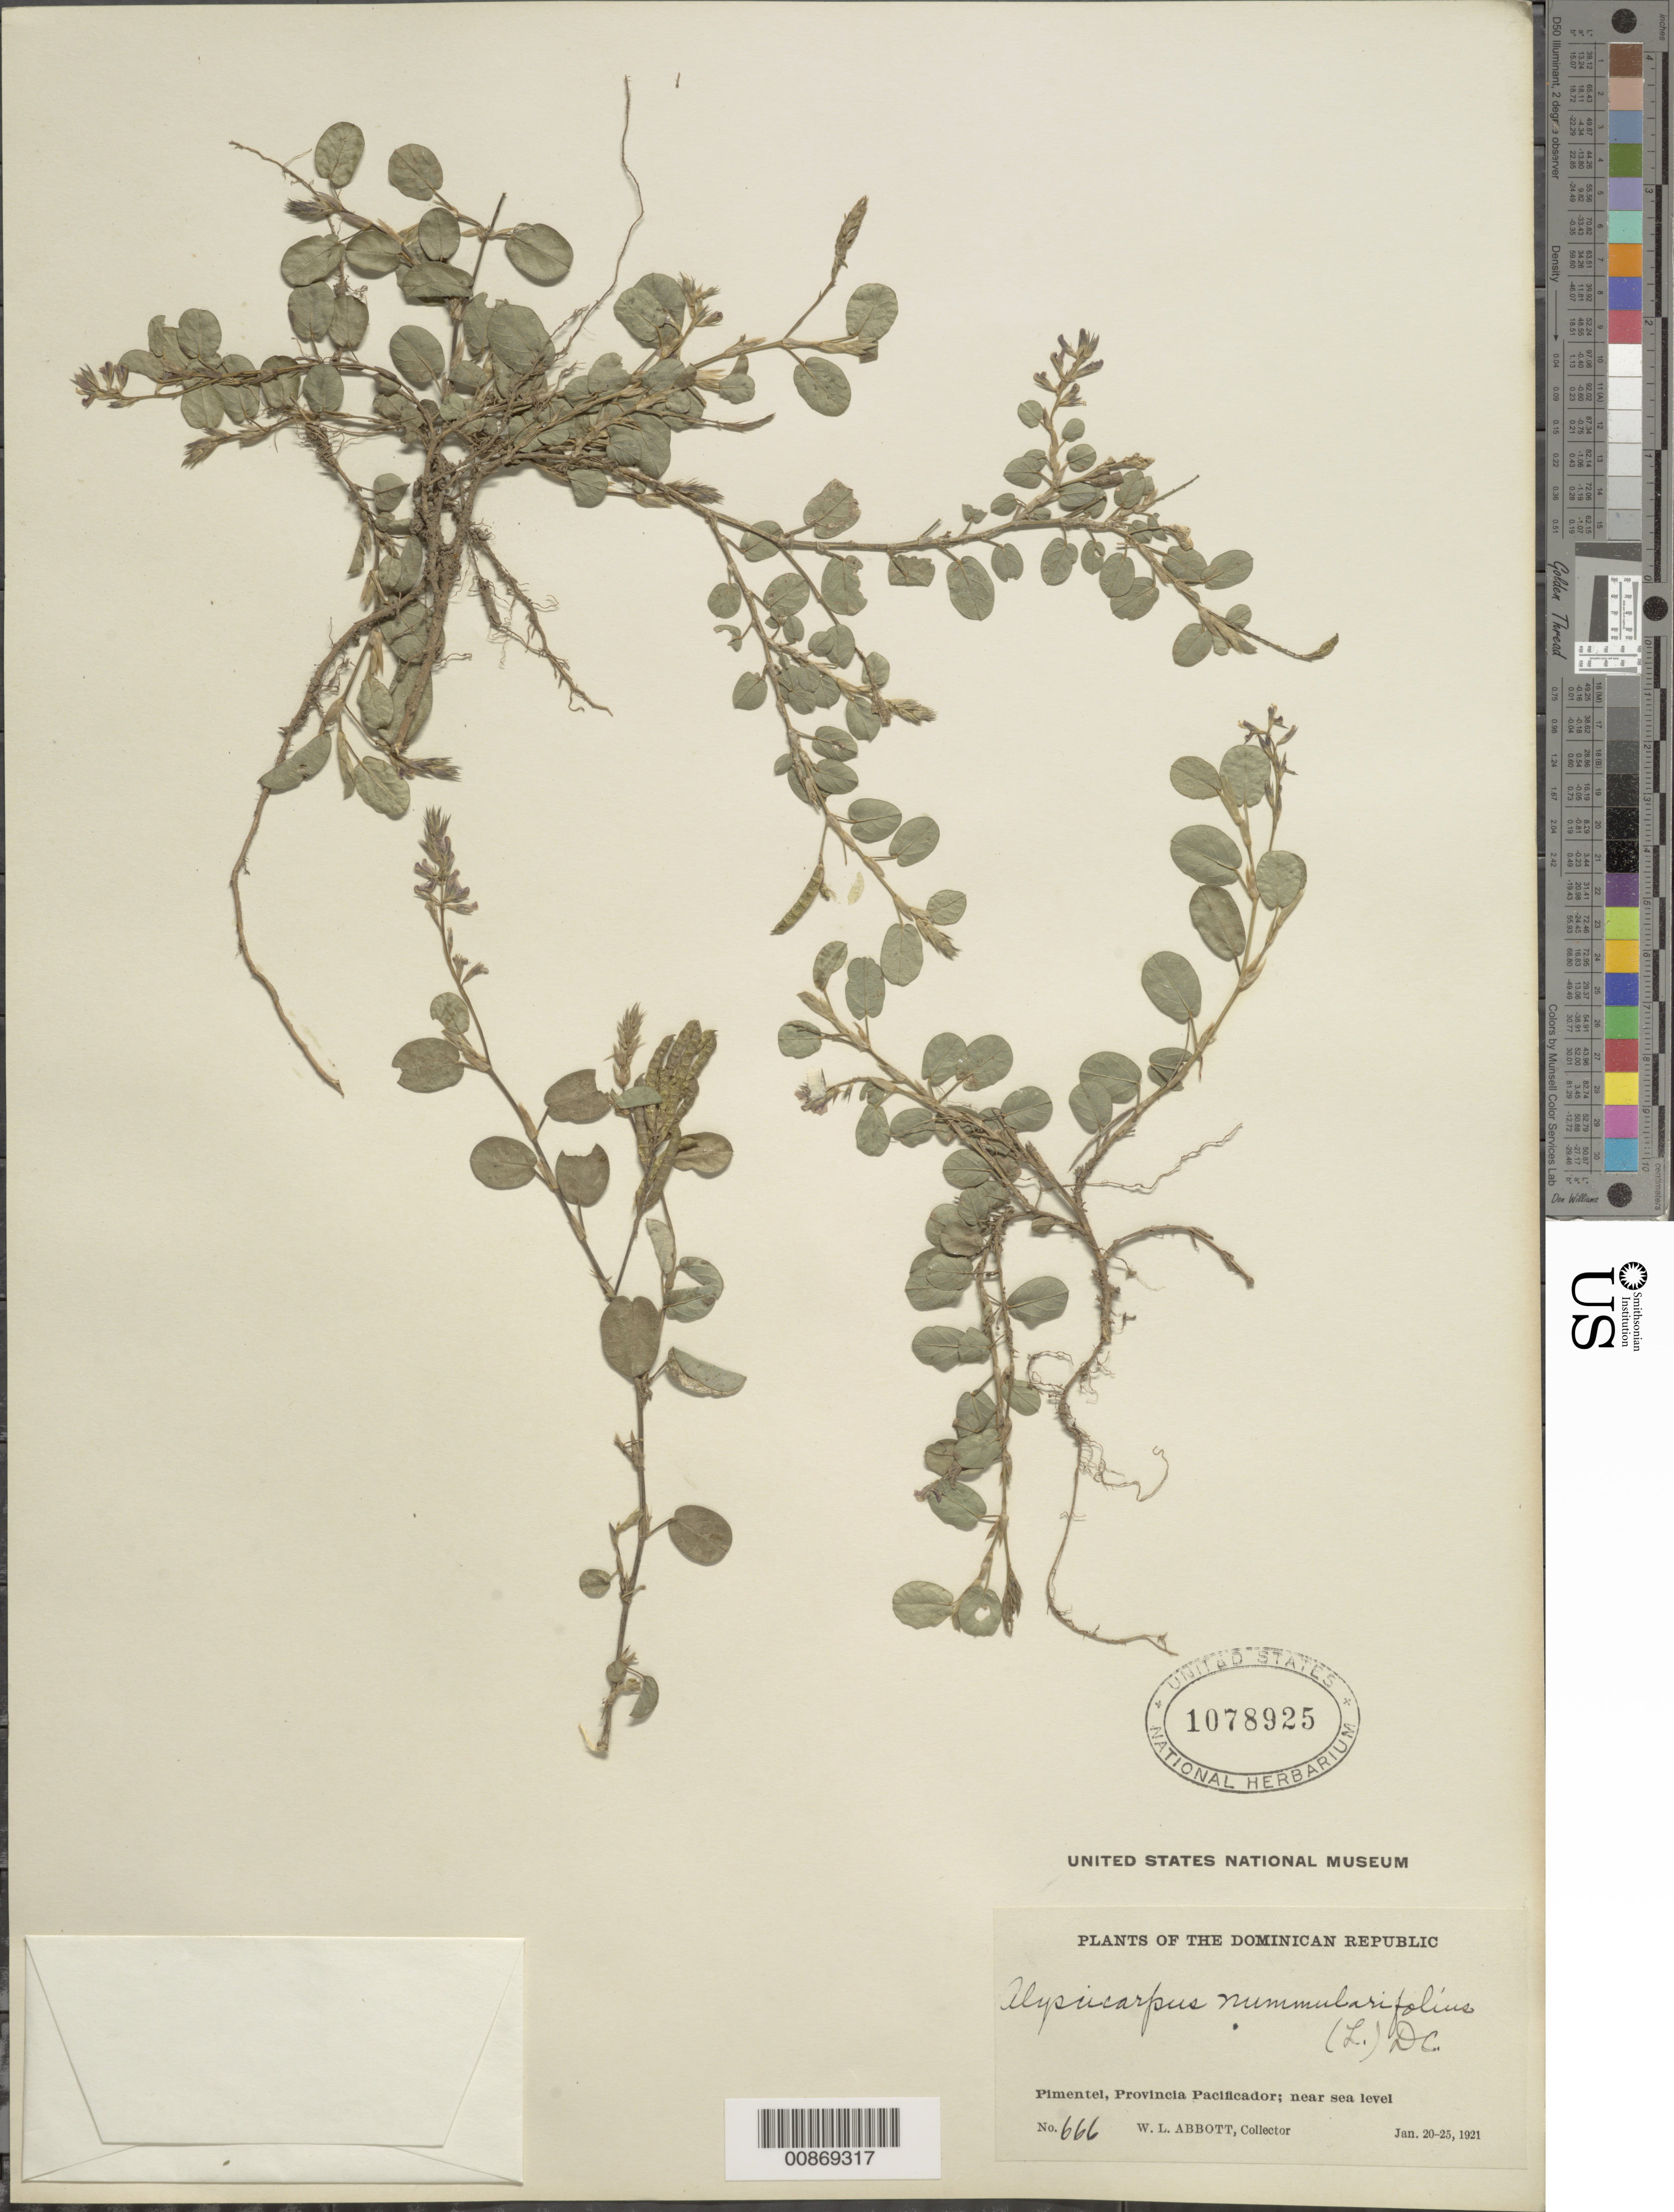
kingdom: Plantae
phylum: Tracheophyta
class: Magnoliopsida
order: Fabales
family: Fabaceae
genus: Alysicarpus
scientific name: Alysicarpus vaginalis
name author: (L.) DC.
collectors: W. L. Abbott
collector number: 666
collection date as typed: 20 Jan 1921 to 25 Jan 1921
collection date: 1921-01-20/1921-01-25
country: Dominican Republic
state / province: Duarte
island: Hispaniola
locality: Pimentel, Provincia Pacificador (obsolete).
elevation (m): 0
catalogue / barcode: US 1078925